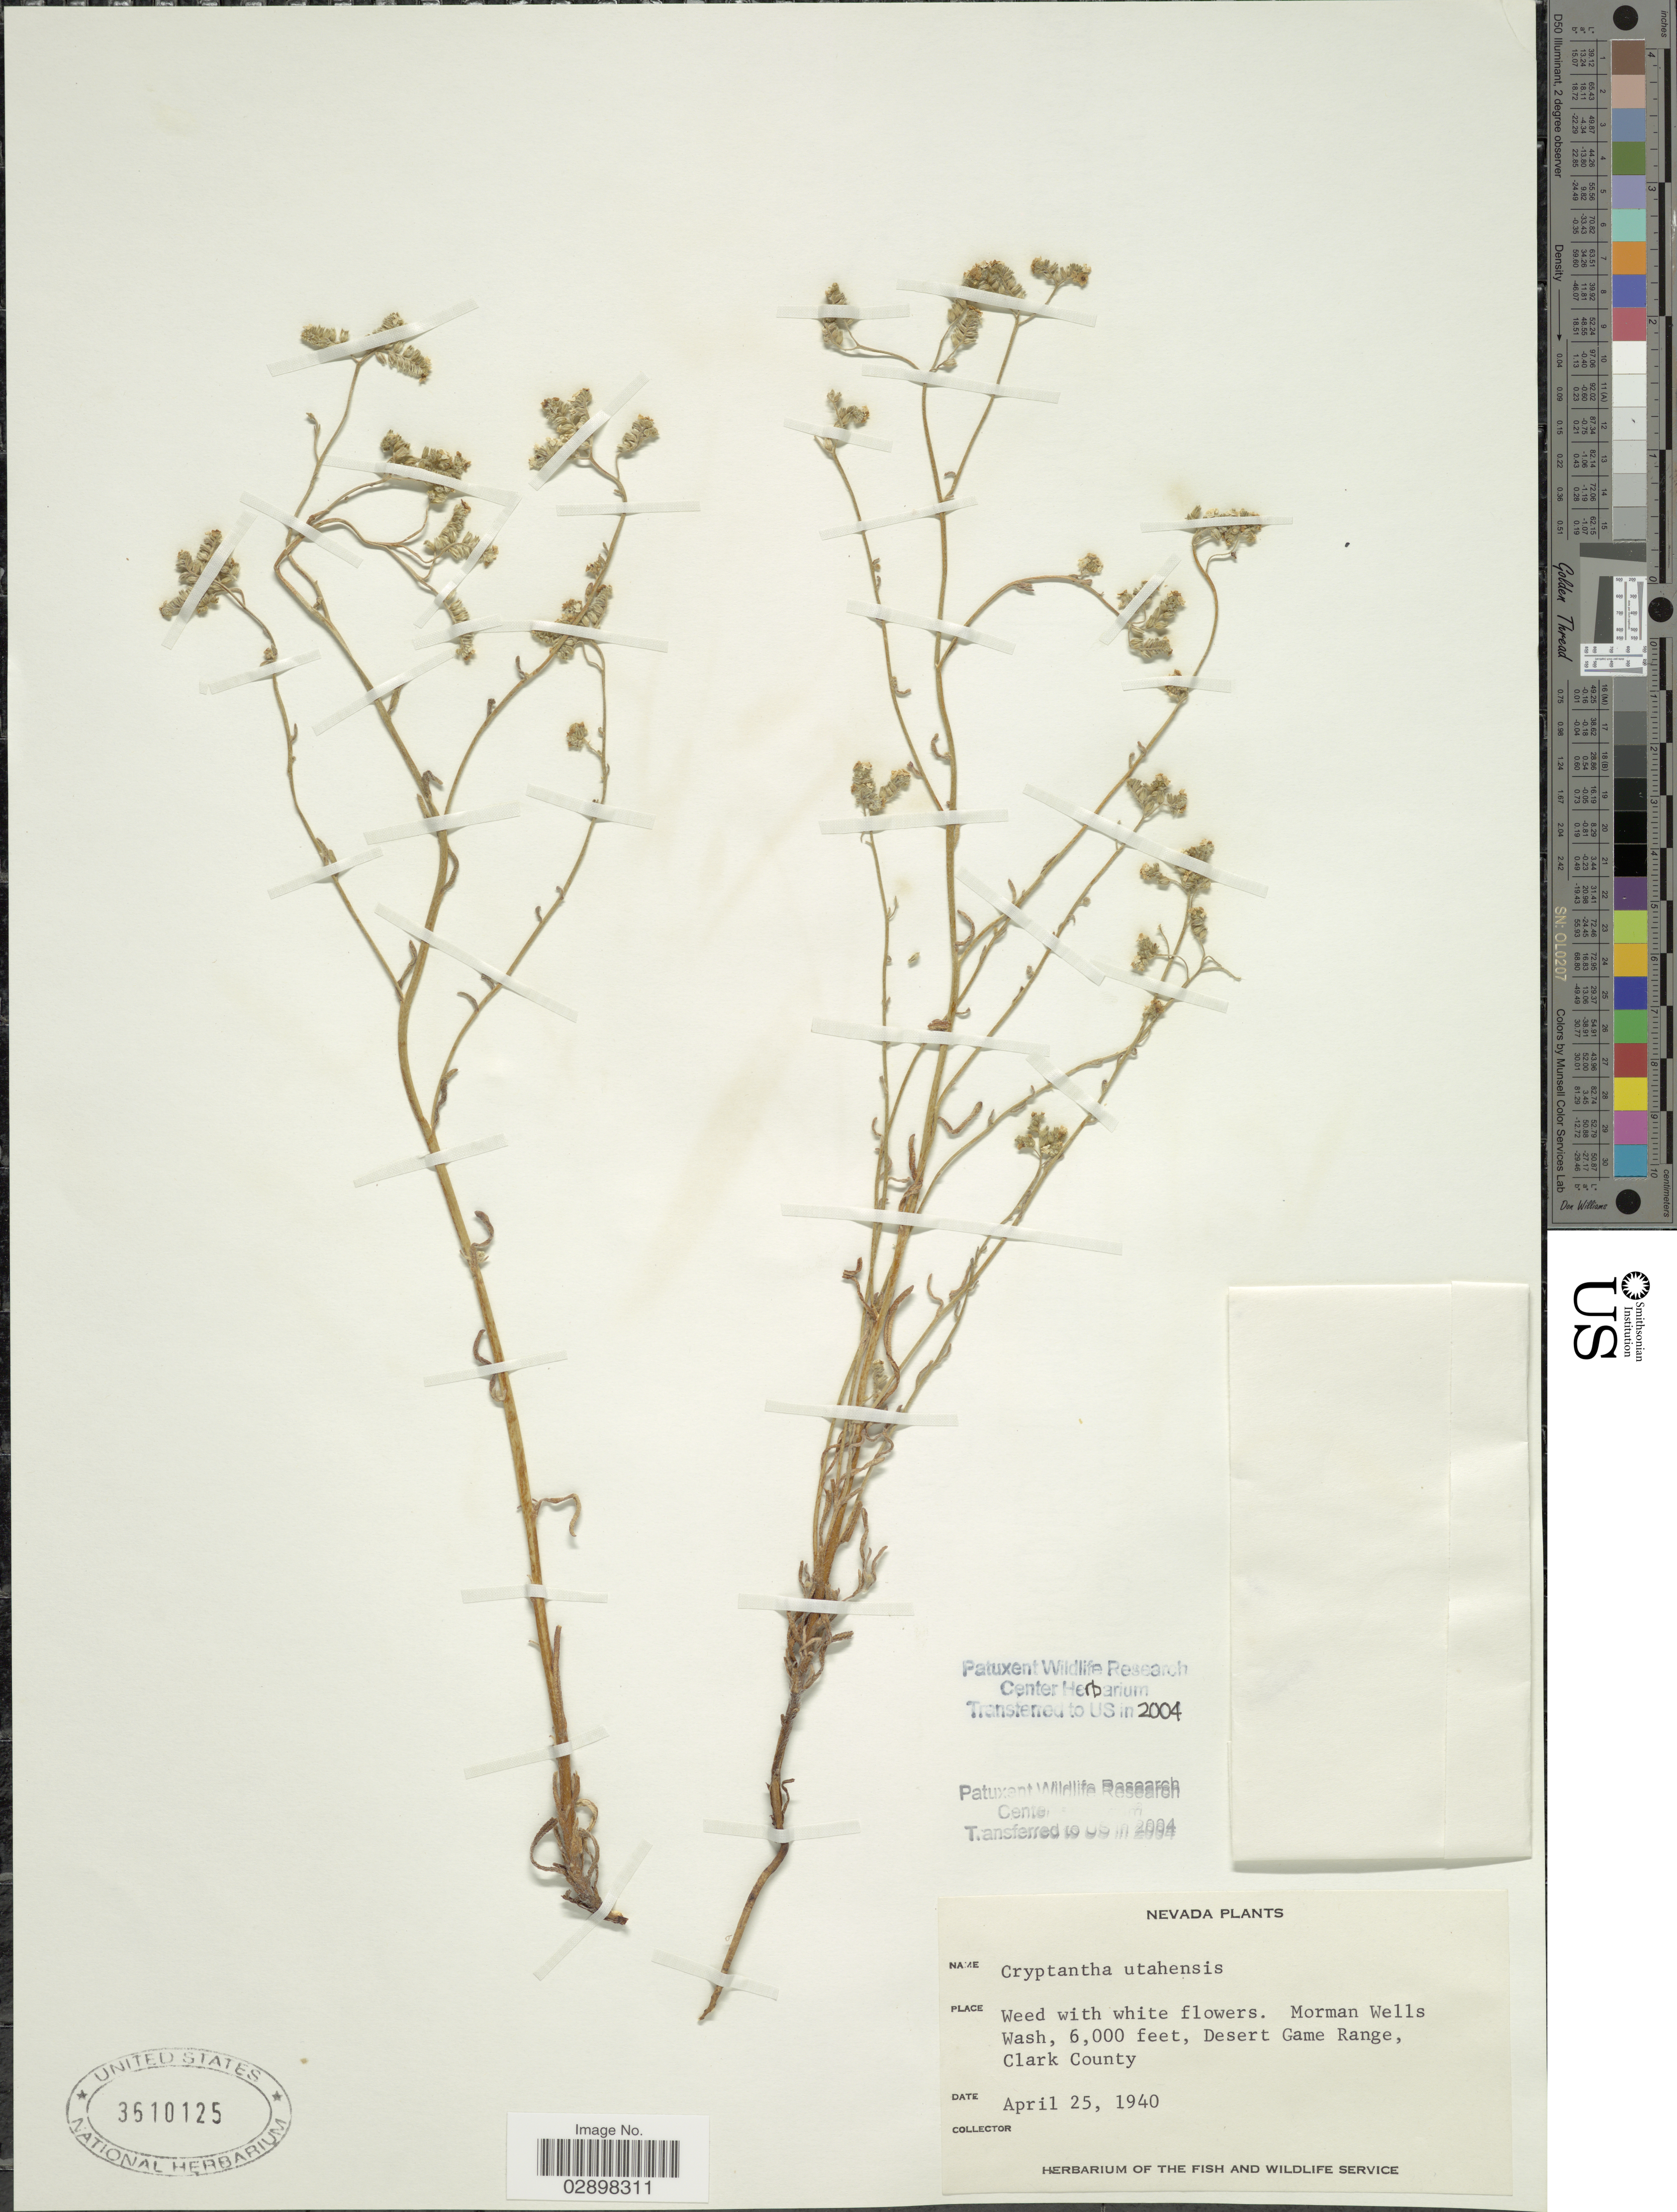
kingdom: Plantae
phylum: Tracheophyta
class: Magnoliopsida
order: Boraginales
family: Boraginaceae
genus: Cryptantha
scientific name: Cryptantha utahensis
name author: (A. Gray) Greene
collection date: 1940-04-25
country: United States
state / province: Nevada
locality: Morman Wells Wash, Desert Game Range, Clark County.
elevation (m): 1829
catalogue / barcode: US 3610125